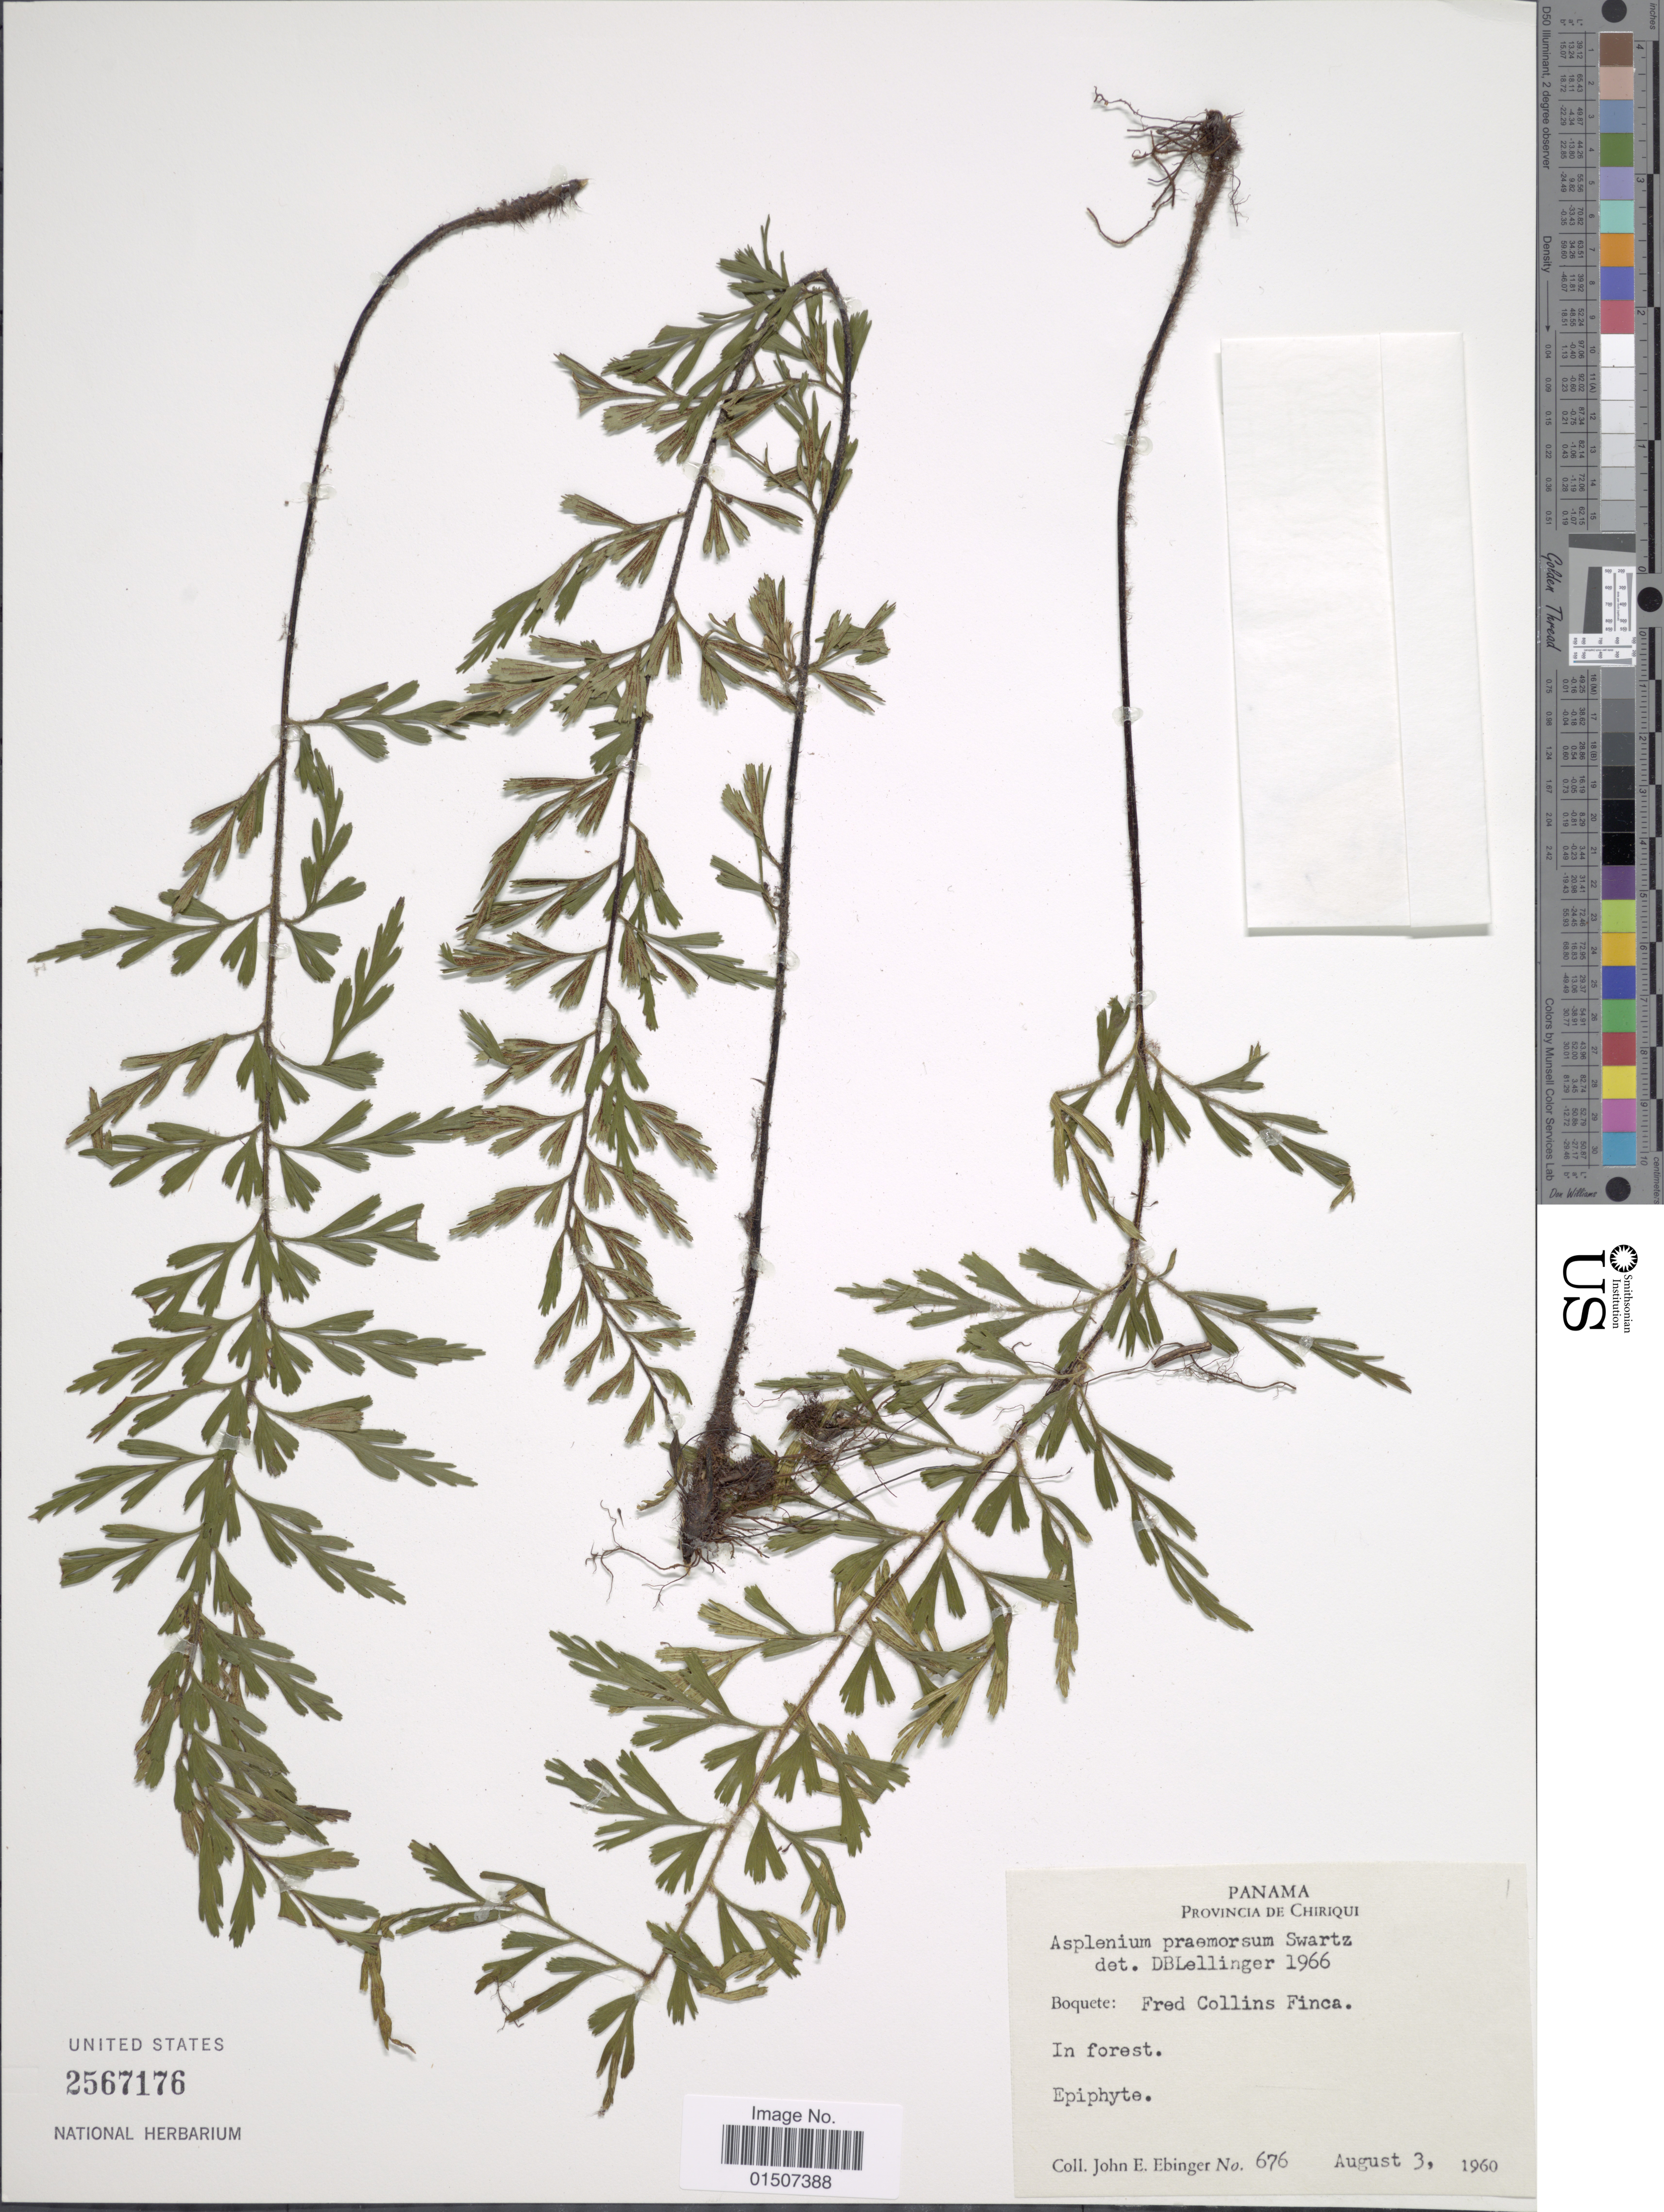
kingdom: Plantae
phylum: Tracheophyta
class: Polypodiopsida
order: Polypodiales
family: Aspleniaceae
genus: Asplenium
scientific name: Asplenium praemorsum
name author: Sw.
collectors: J. Ebinger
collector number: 676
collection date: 1960-08-03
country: Panama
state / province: Chiriqui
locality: Boquete: Fred Collins Finca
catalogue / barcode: US 2567176